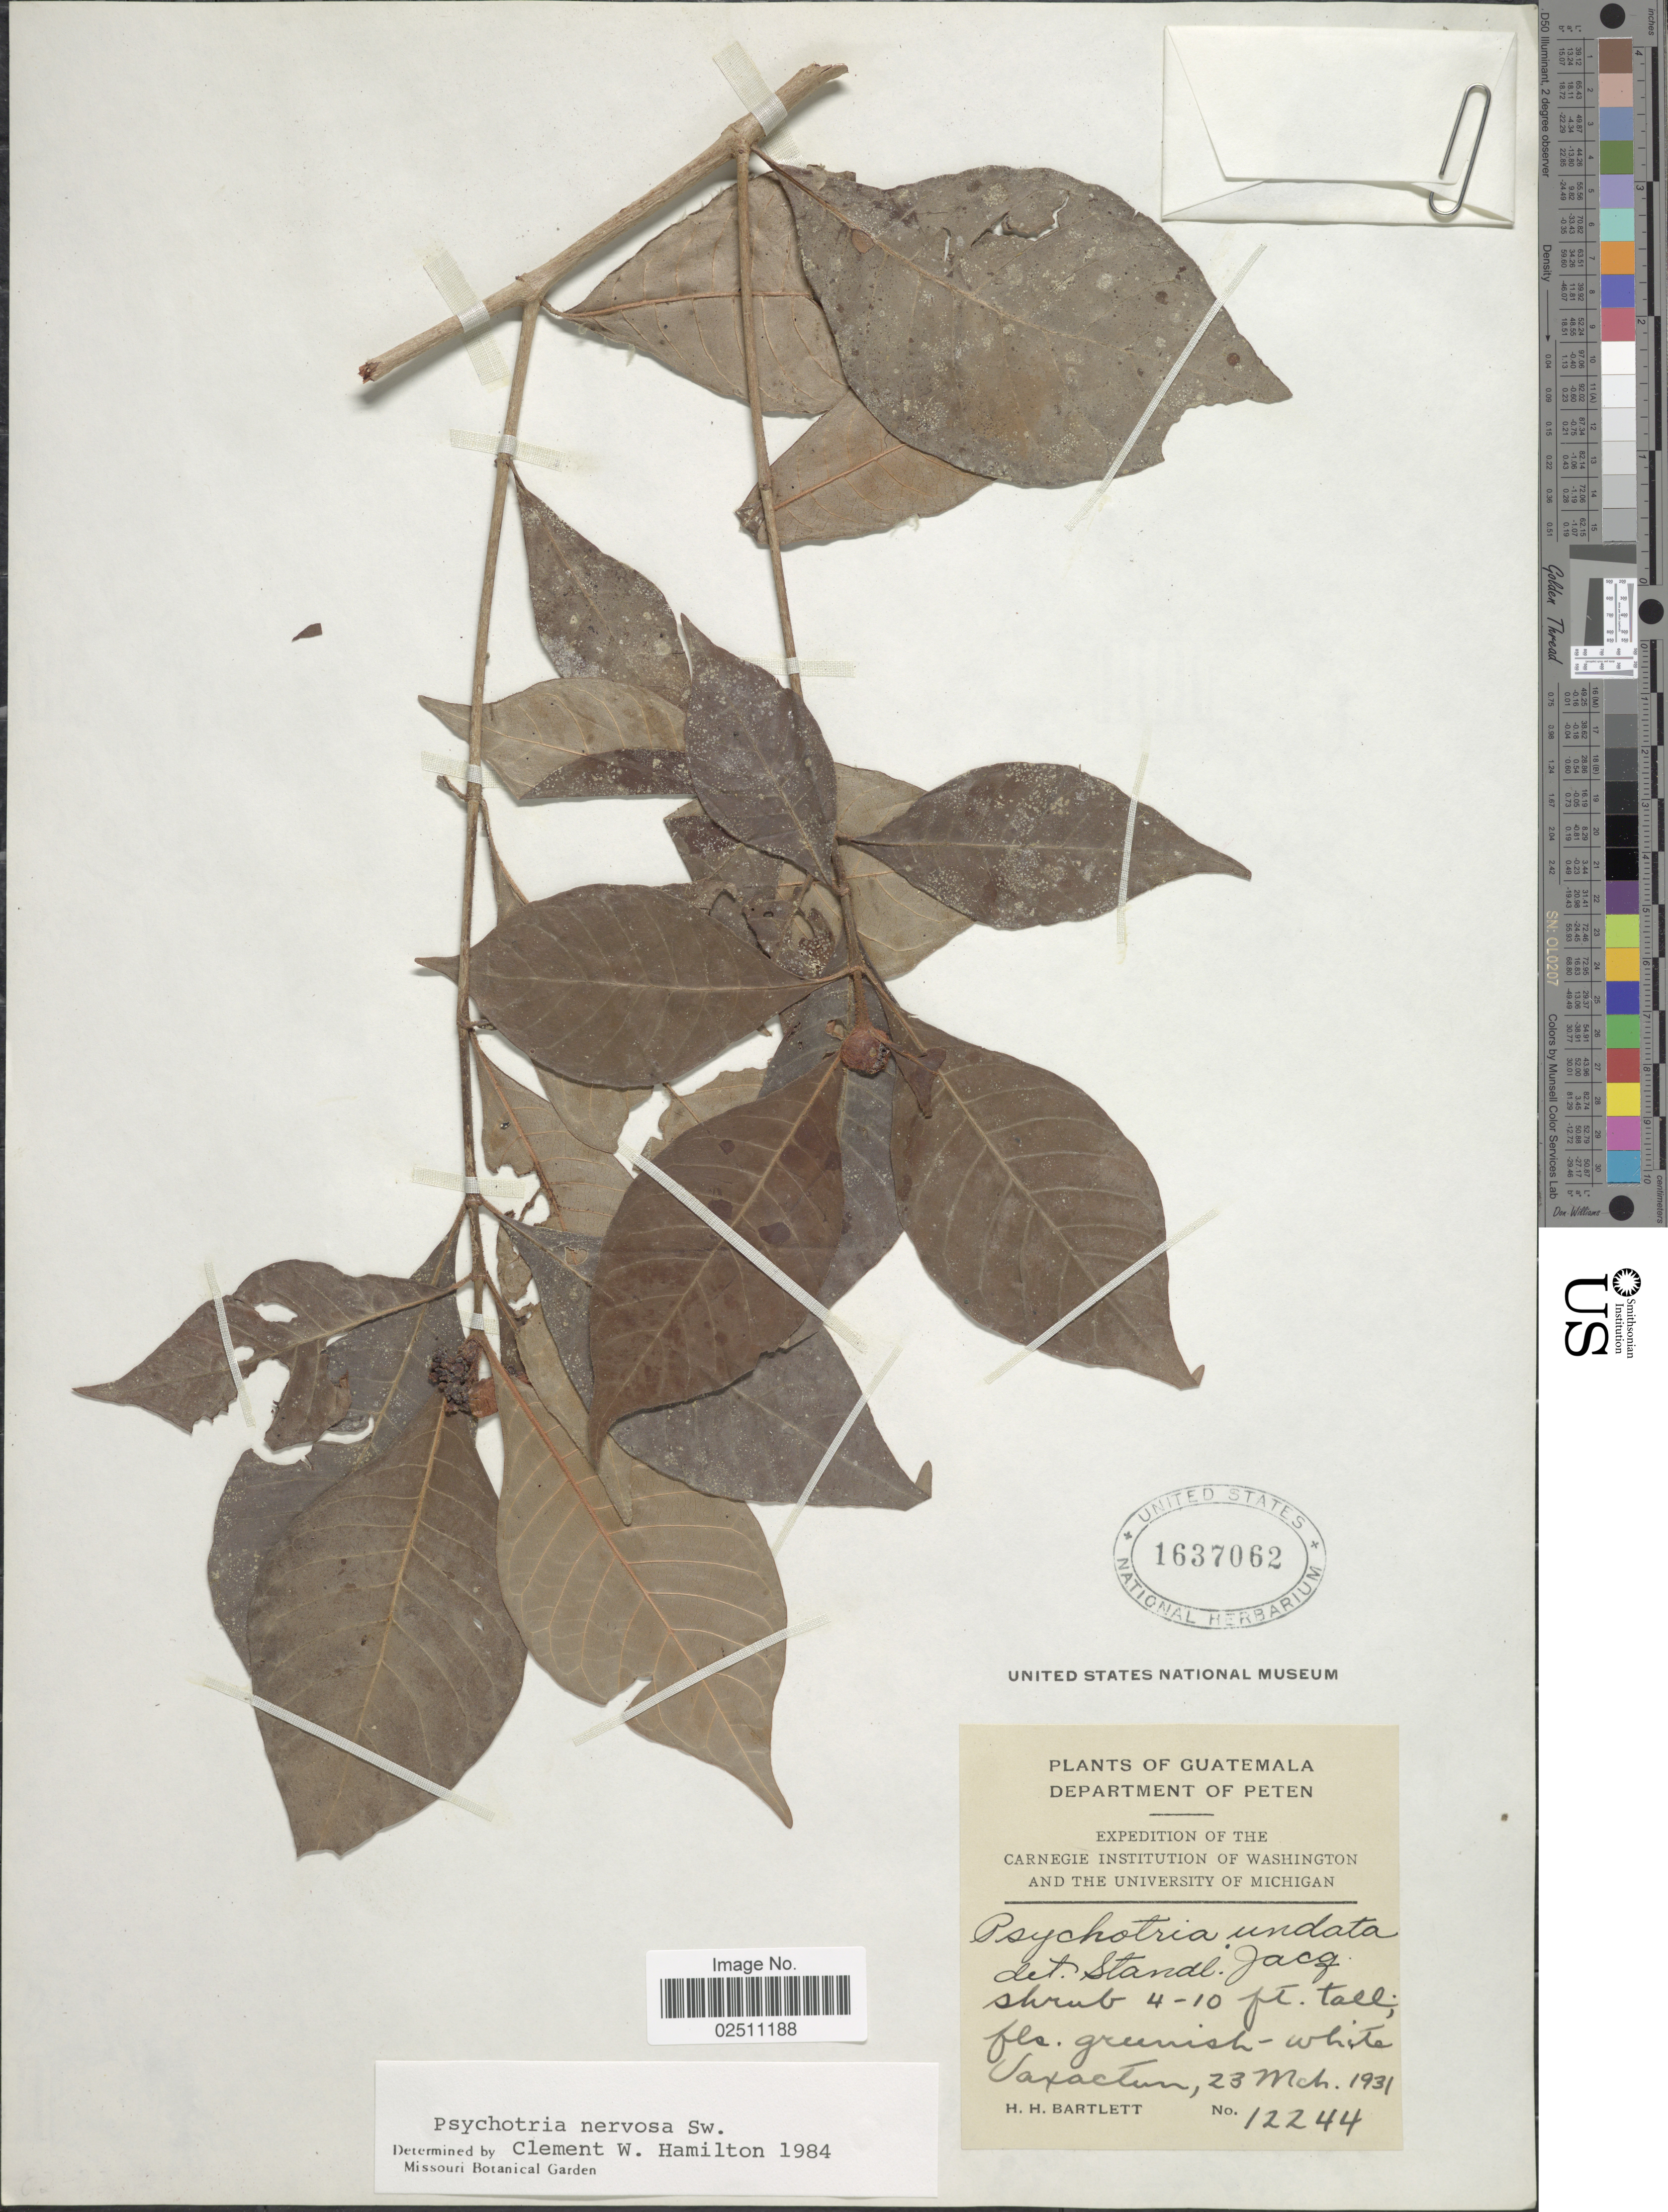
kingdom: Plantae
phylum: Tracheophyta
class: Magnoliopsida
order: Gentianales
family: Rubiaceae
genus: Psychotria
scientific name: Psychotria nervosa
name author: Sw.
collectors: H. H. Bartlett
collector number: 12244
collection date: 1931-03-23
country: Guatemala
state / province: El Petén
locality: Uaxactun, Department of Peten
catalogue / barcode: US 1637062